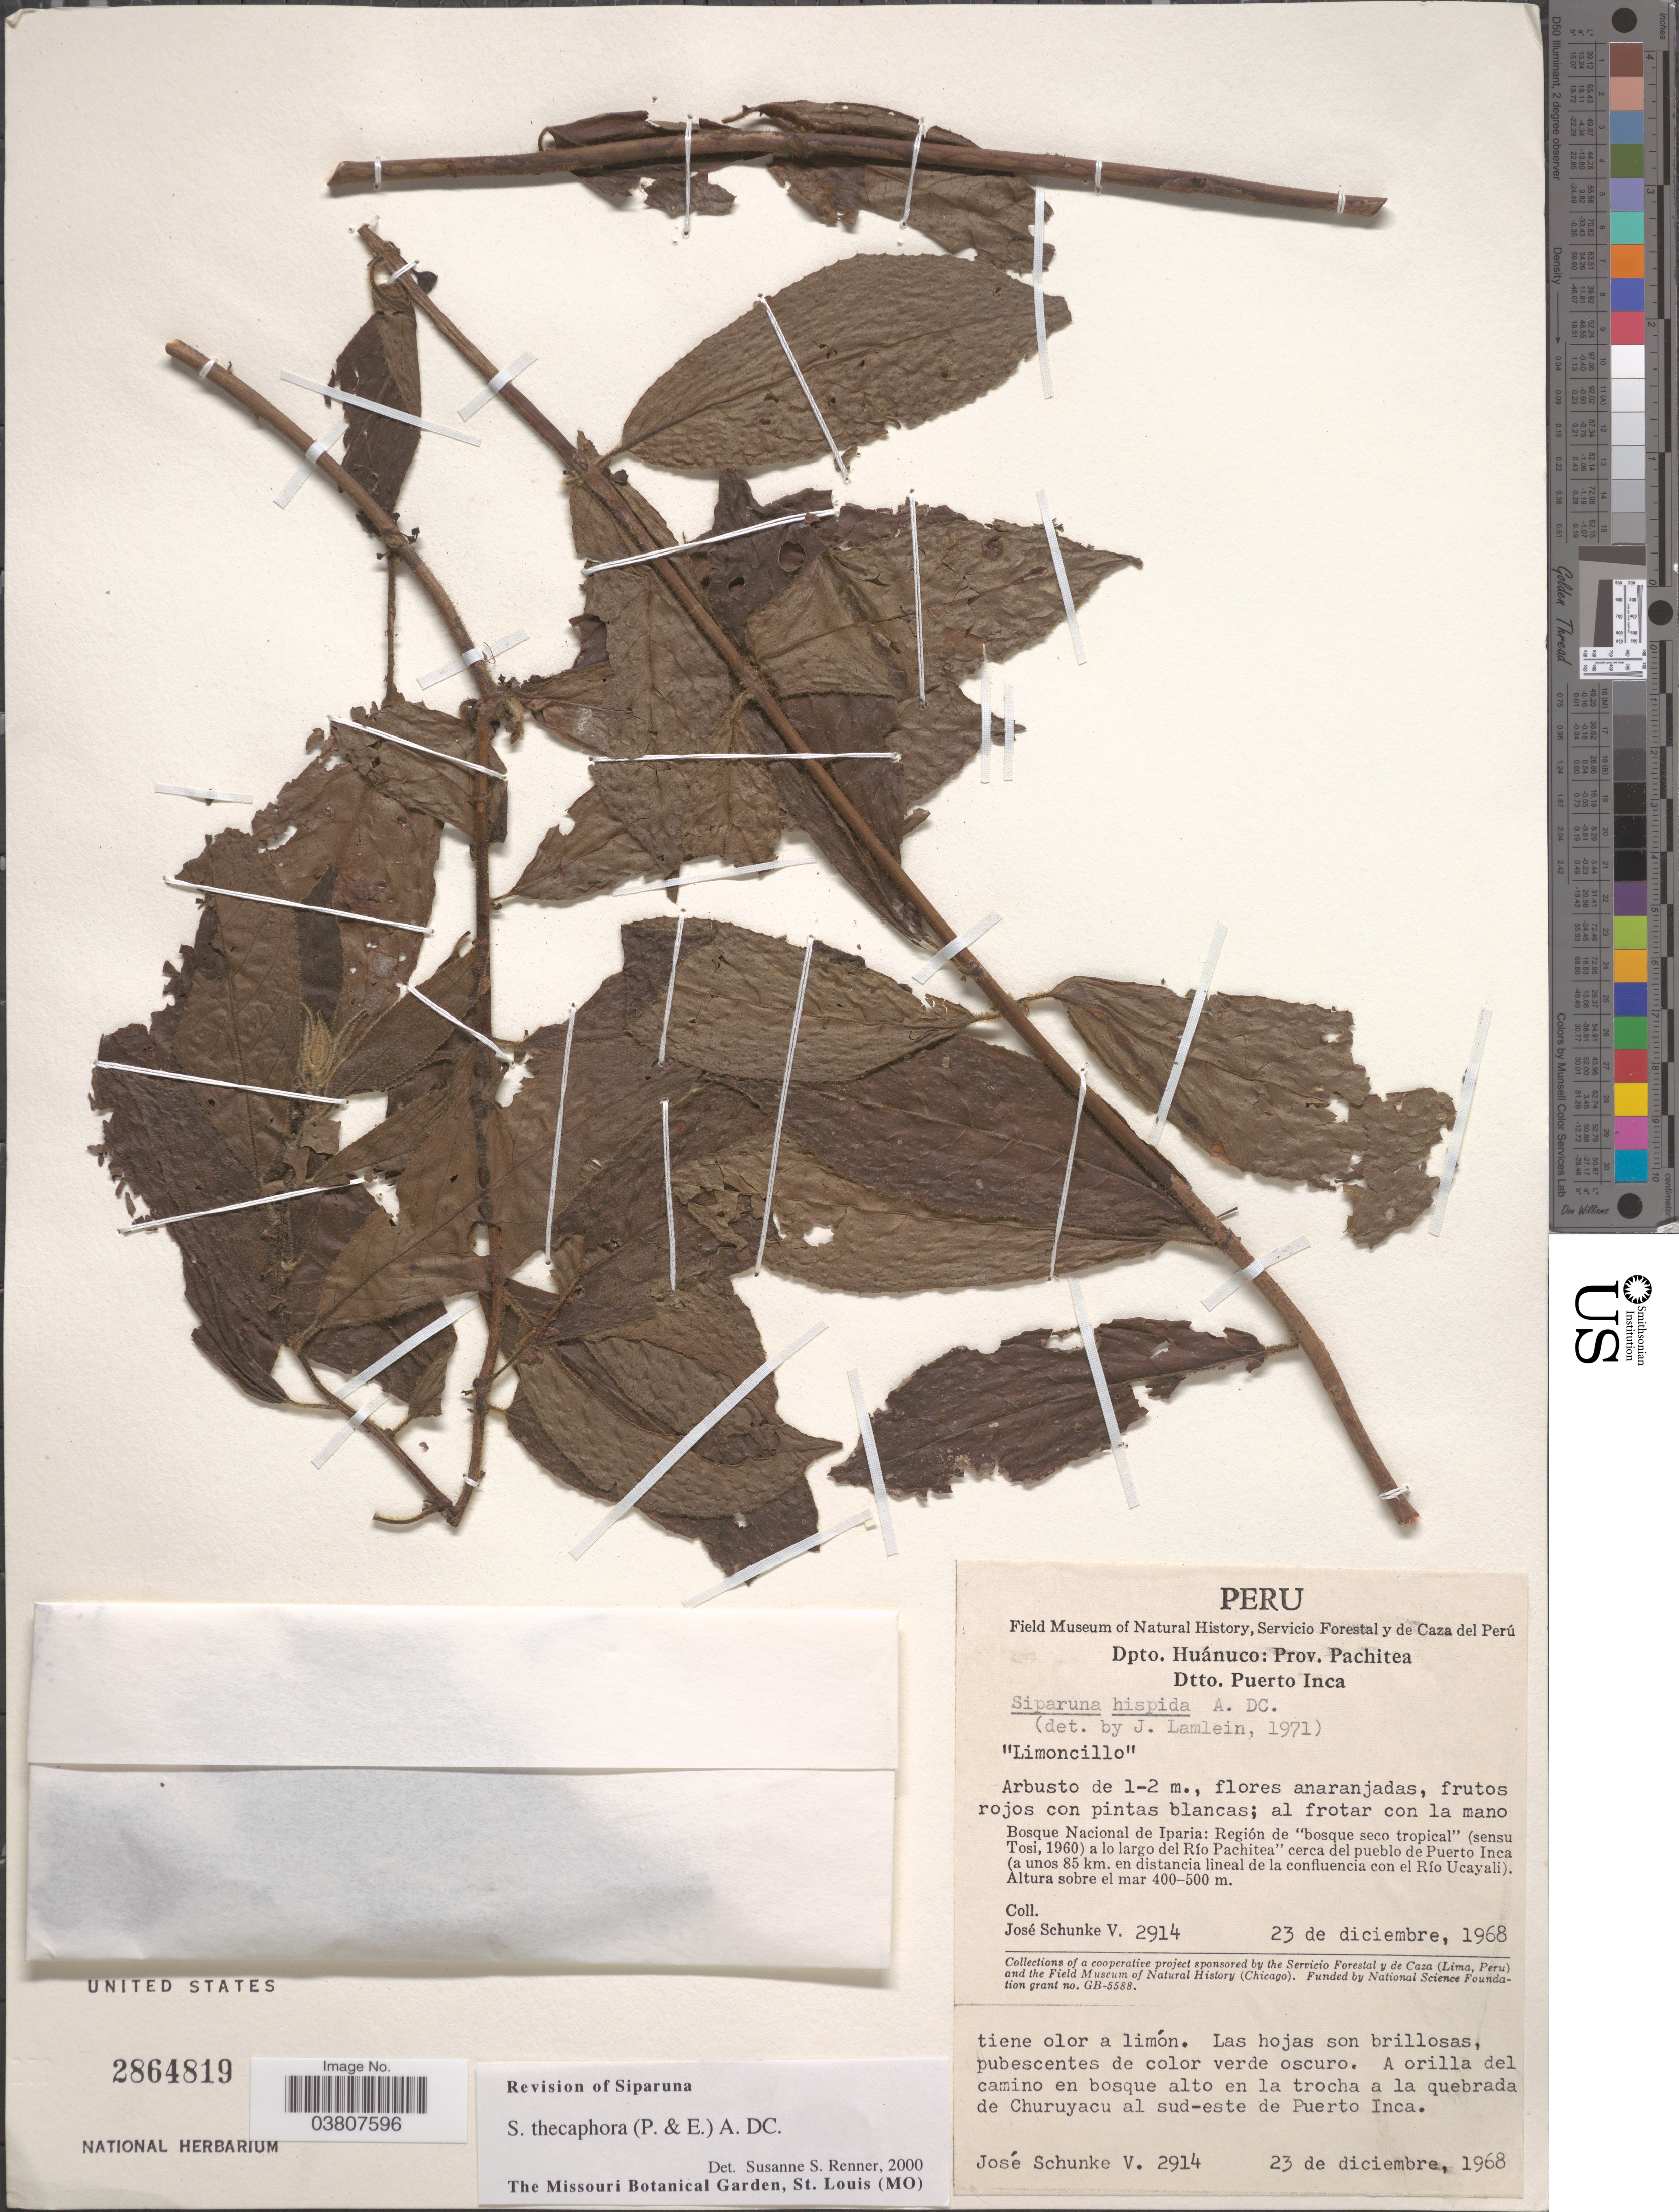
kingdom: Plantae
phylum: Tracheophyta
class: Magnoliopsida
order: Laurales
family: Siparunaceae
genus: Siparuna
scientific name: Siparuna thecaphora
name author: (Poepp. & Endl.) A. DC.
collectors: J. Schunke Vigo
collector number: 2914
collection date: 1968-12-23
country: Peru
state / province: Huánuco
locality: Dpto. Huánuco: Prov. Pachitea. Dtto. Puerto Inca. Bosque Nacional de Iparia: Región de "bosque seco tropical" (sensu Tosi, 1960) a lo largo del Río Pachitea cerca del pueblo de Puerto Inca (a unos 85 km. en distancia lineal de la confluencia con el Río Ucayali). A orilla del camino en bosque alto en la trocha a la quebrada de Churuyacu al sud-este de Puerto Inca.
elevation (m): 400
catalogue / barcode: US 2864819